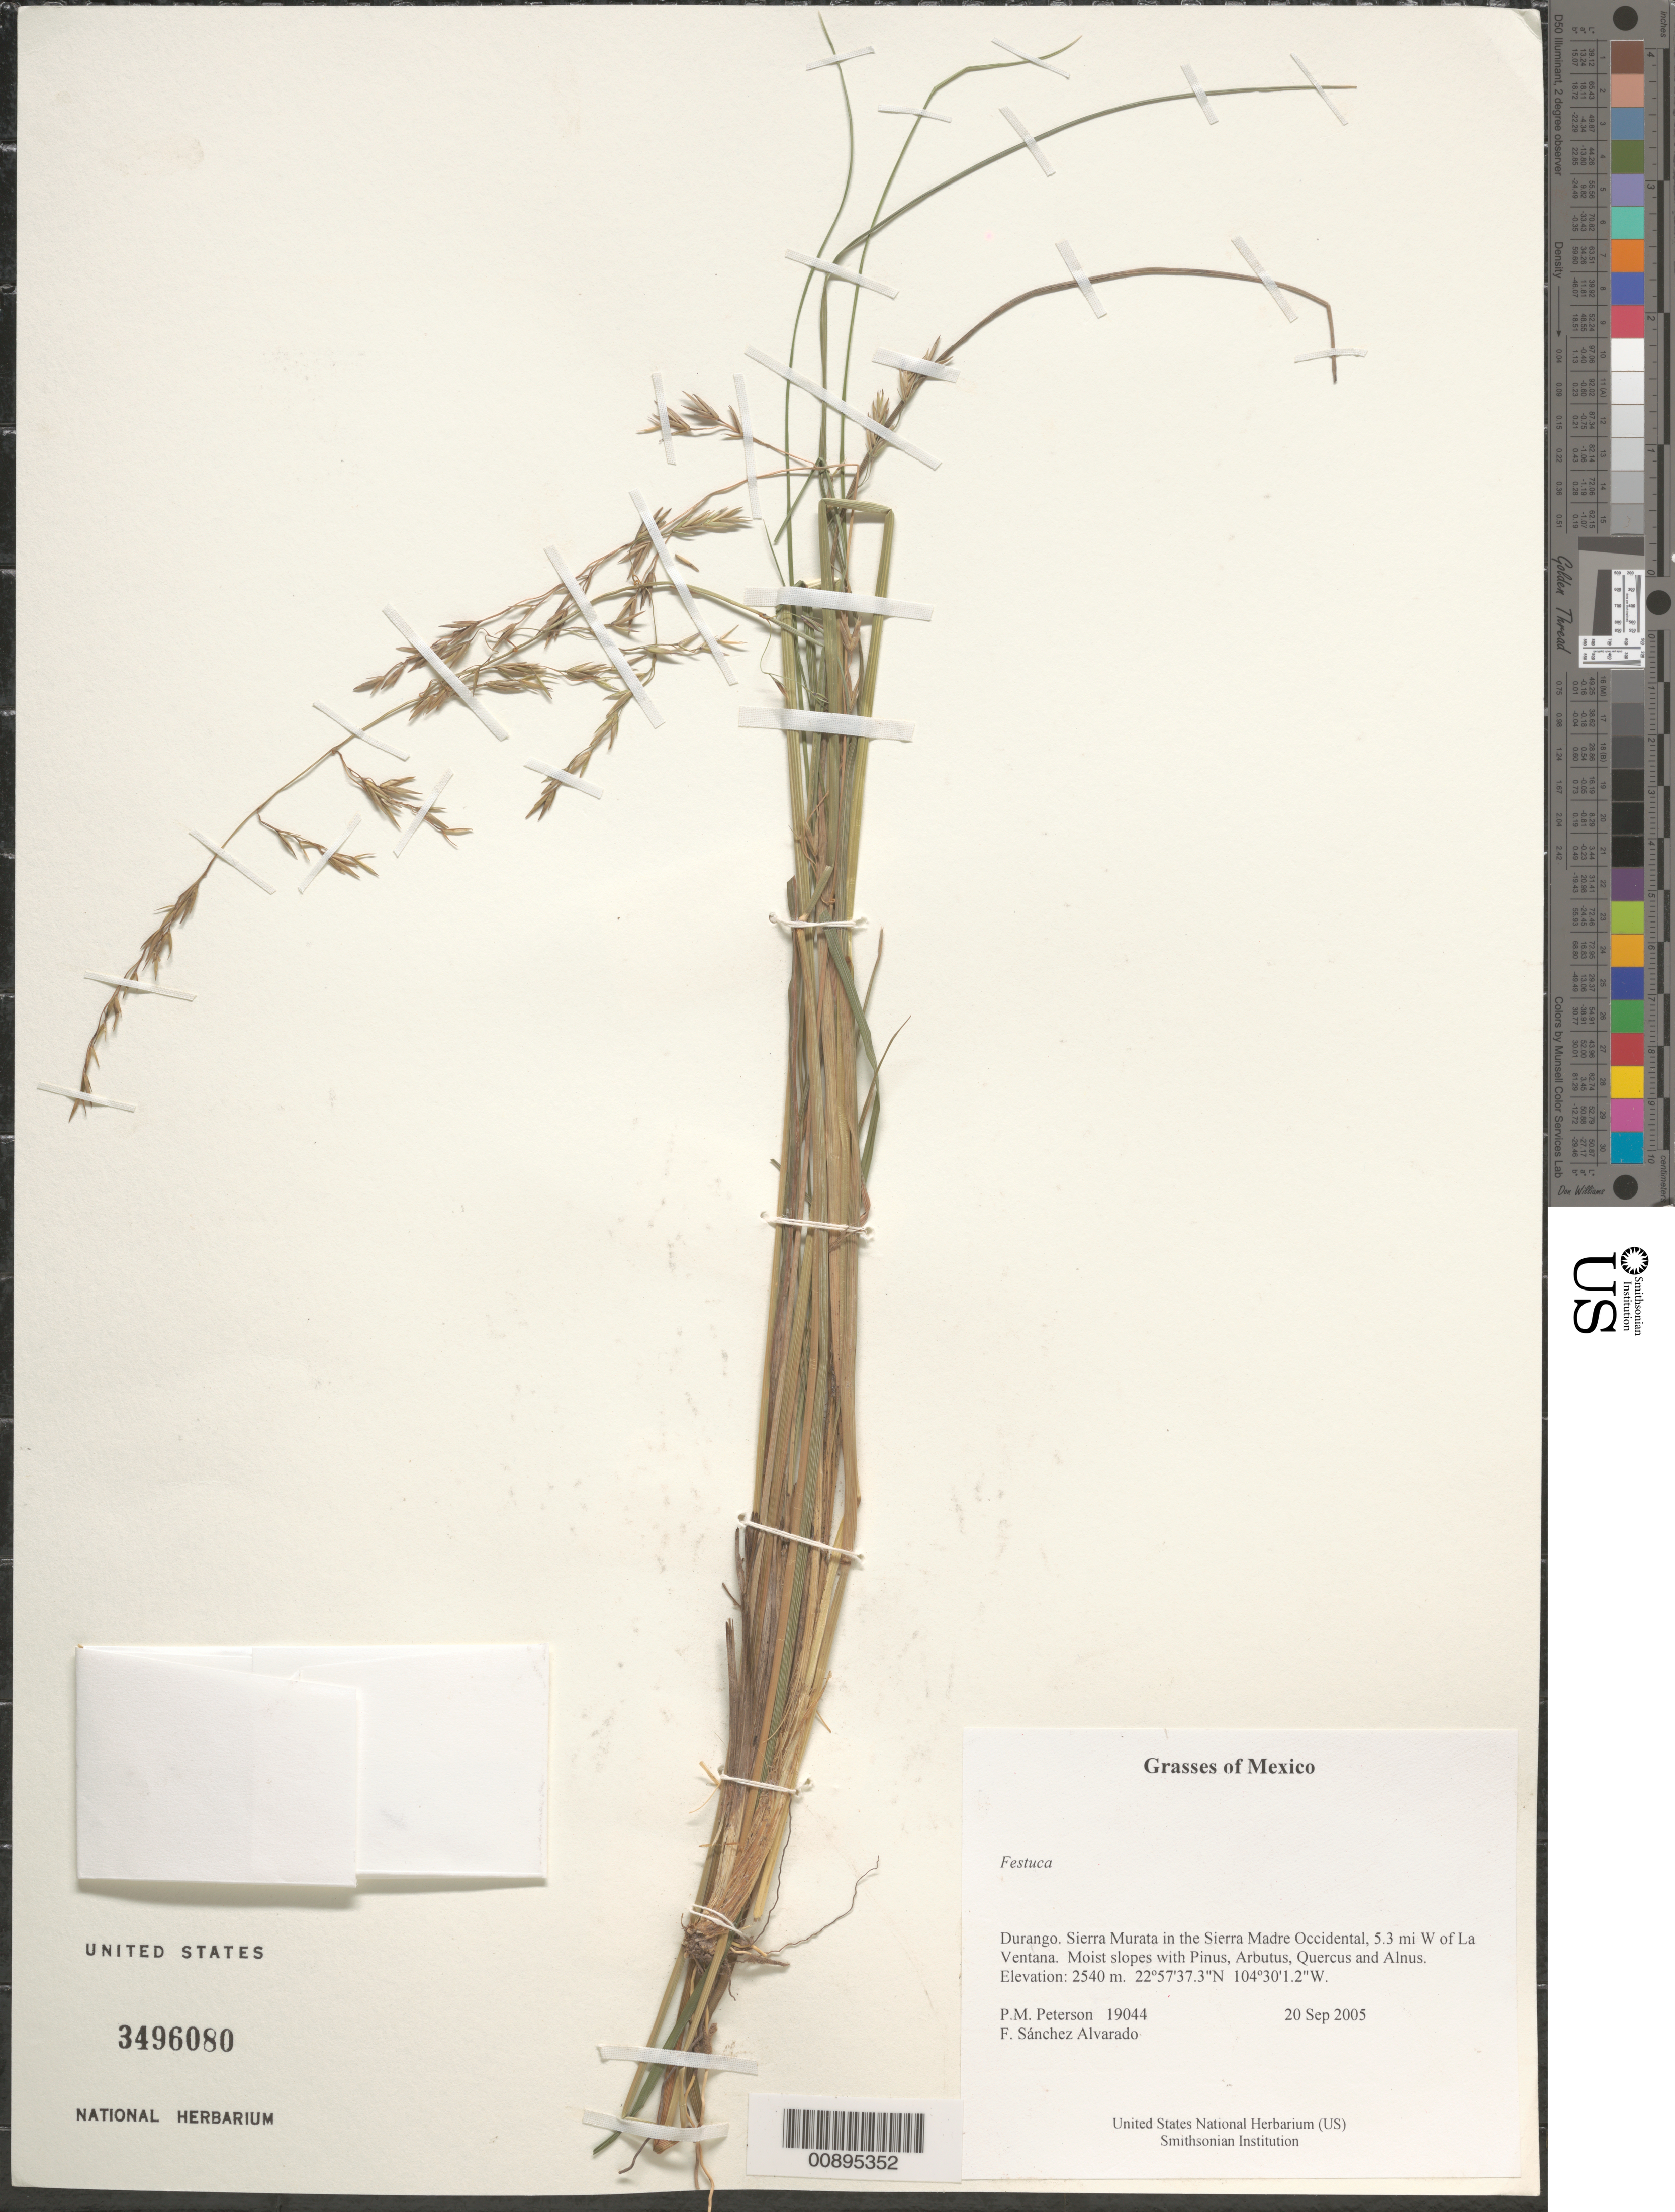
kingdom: Plantae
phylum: Tracheophyta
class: Liliopsida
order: Poales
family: Poaceae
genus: Festuca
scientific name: Festuca sp.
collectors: P. M. Peterson & F. Sánchez Alvarado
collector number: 19044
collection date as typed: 20 Sep 2005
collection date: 2005-09-20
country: Mexico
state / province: Durango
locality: Sierra Murata in the Sierra Madre Occidental, 5.3 mi W of La Ventana. Moist slopes with Pinus, Arbutus, Quercus and Alnus.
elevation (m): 2540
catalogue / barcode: US 3496080